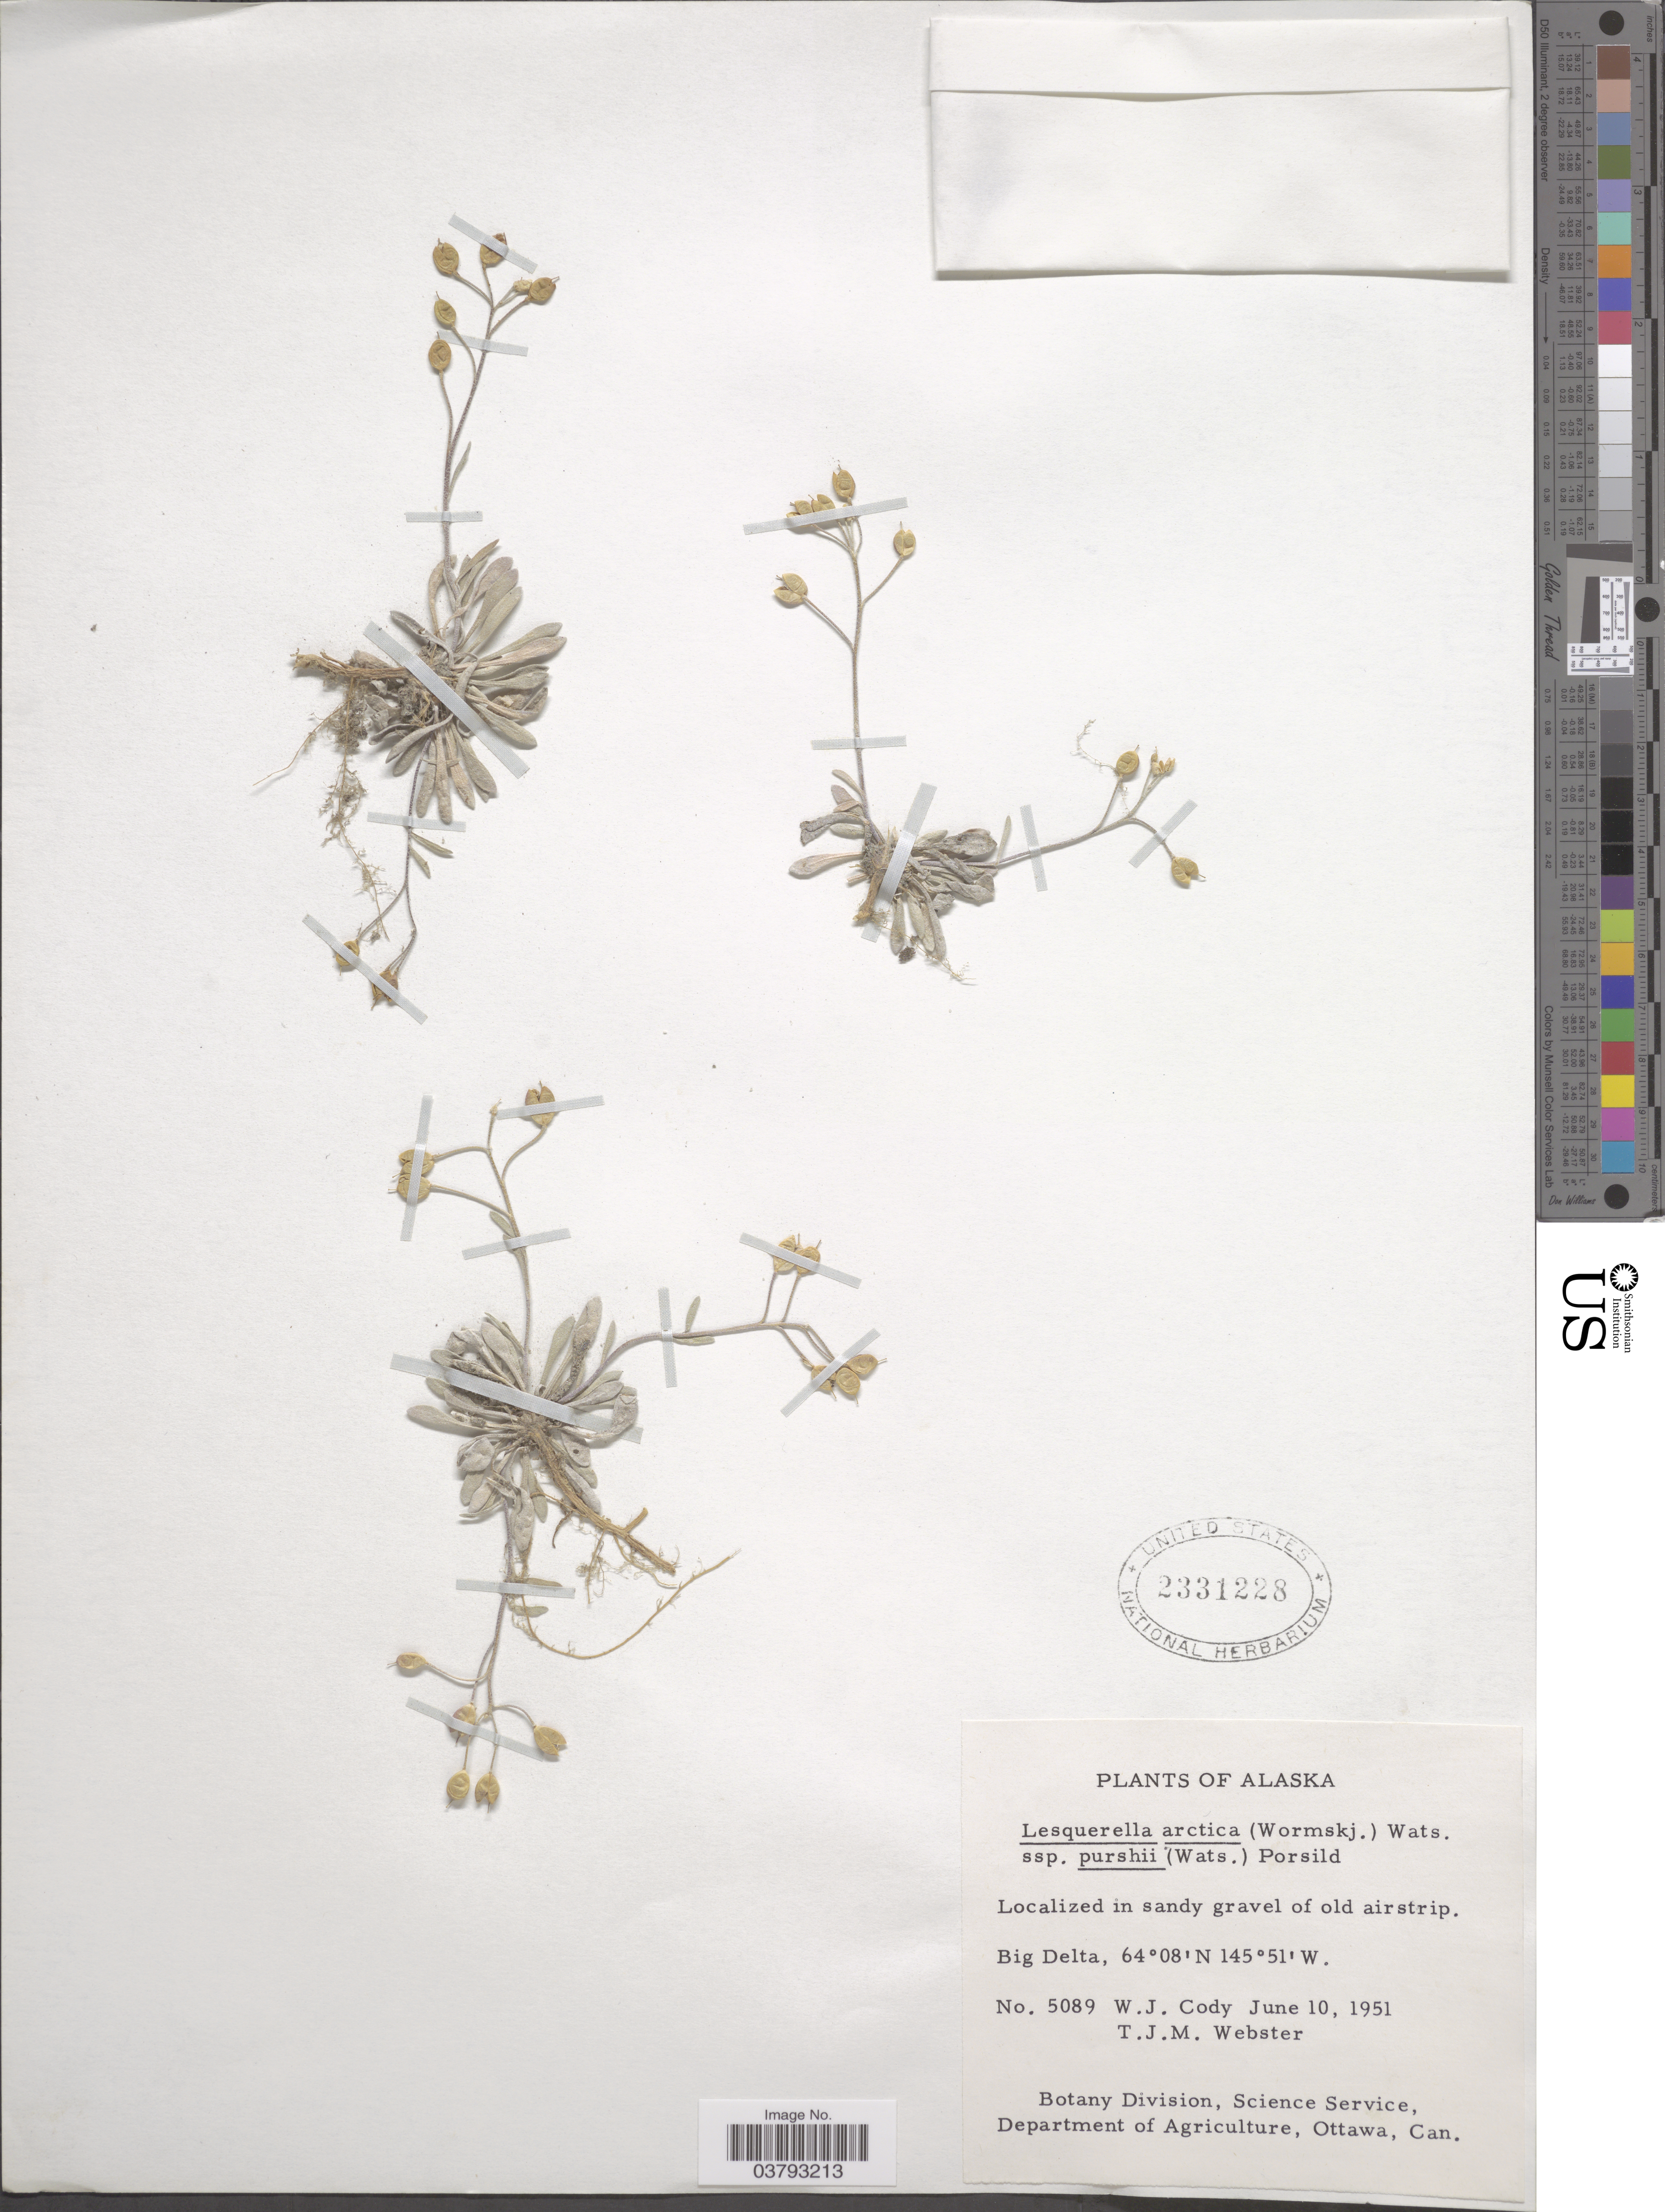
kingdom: Plantae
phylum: Tracheophyta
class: Magnoliopsida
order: Brassicales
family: Brassicaceae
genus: Lesquerella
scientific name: Lesquerella arctica var. purshii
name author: S. Watson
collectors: W. Cody & T. J. Webster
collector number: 5089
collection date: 1951-06-10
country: United States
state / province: Alaska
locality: In sandy gravel of old airstrip. Big Delta.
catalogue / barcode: US 2331228